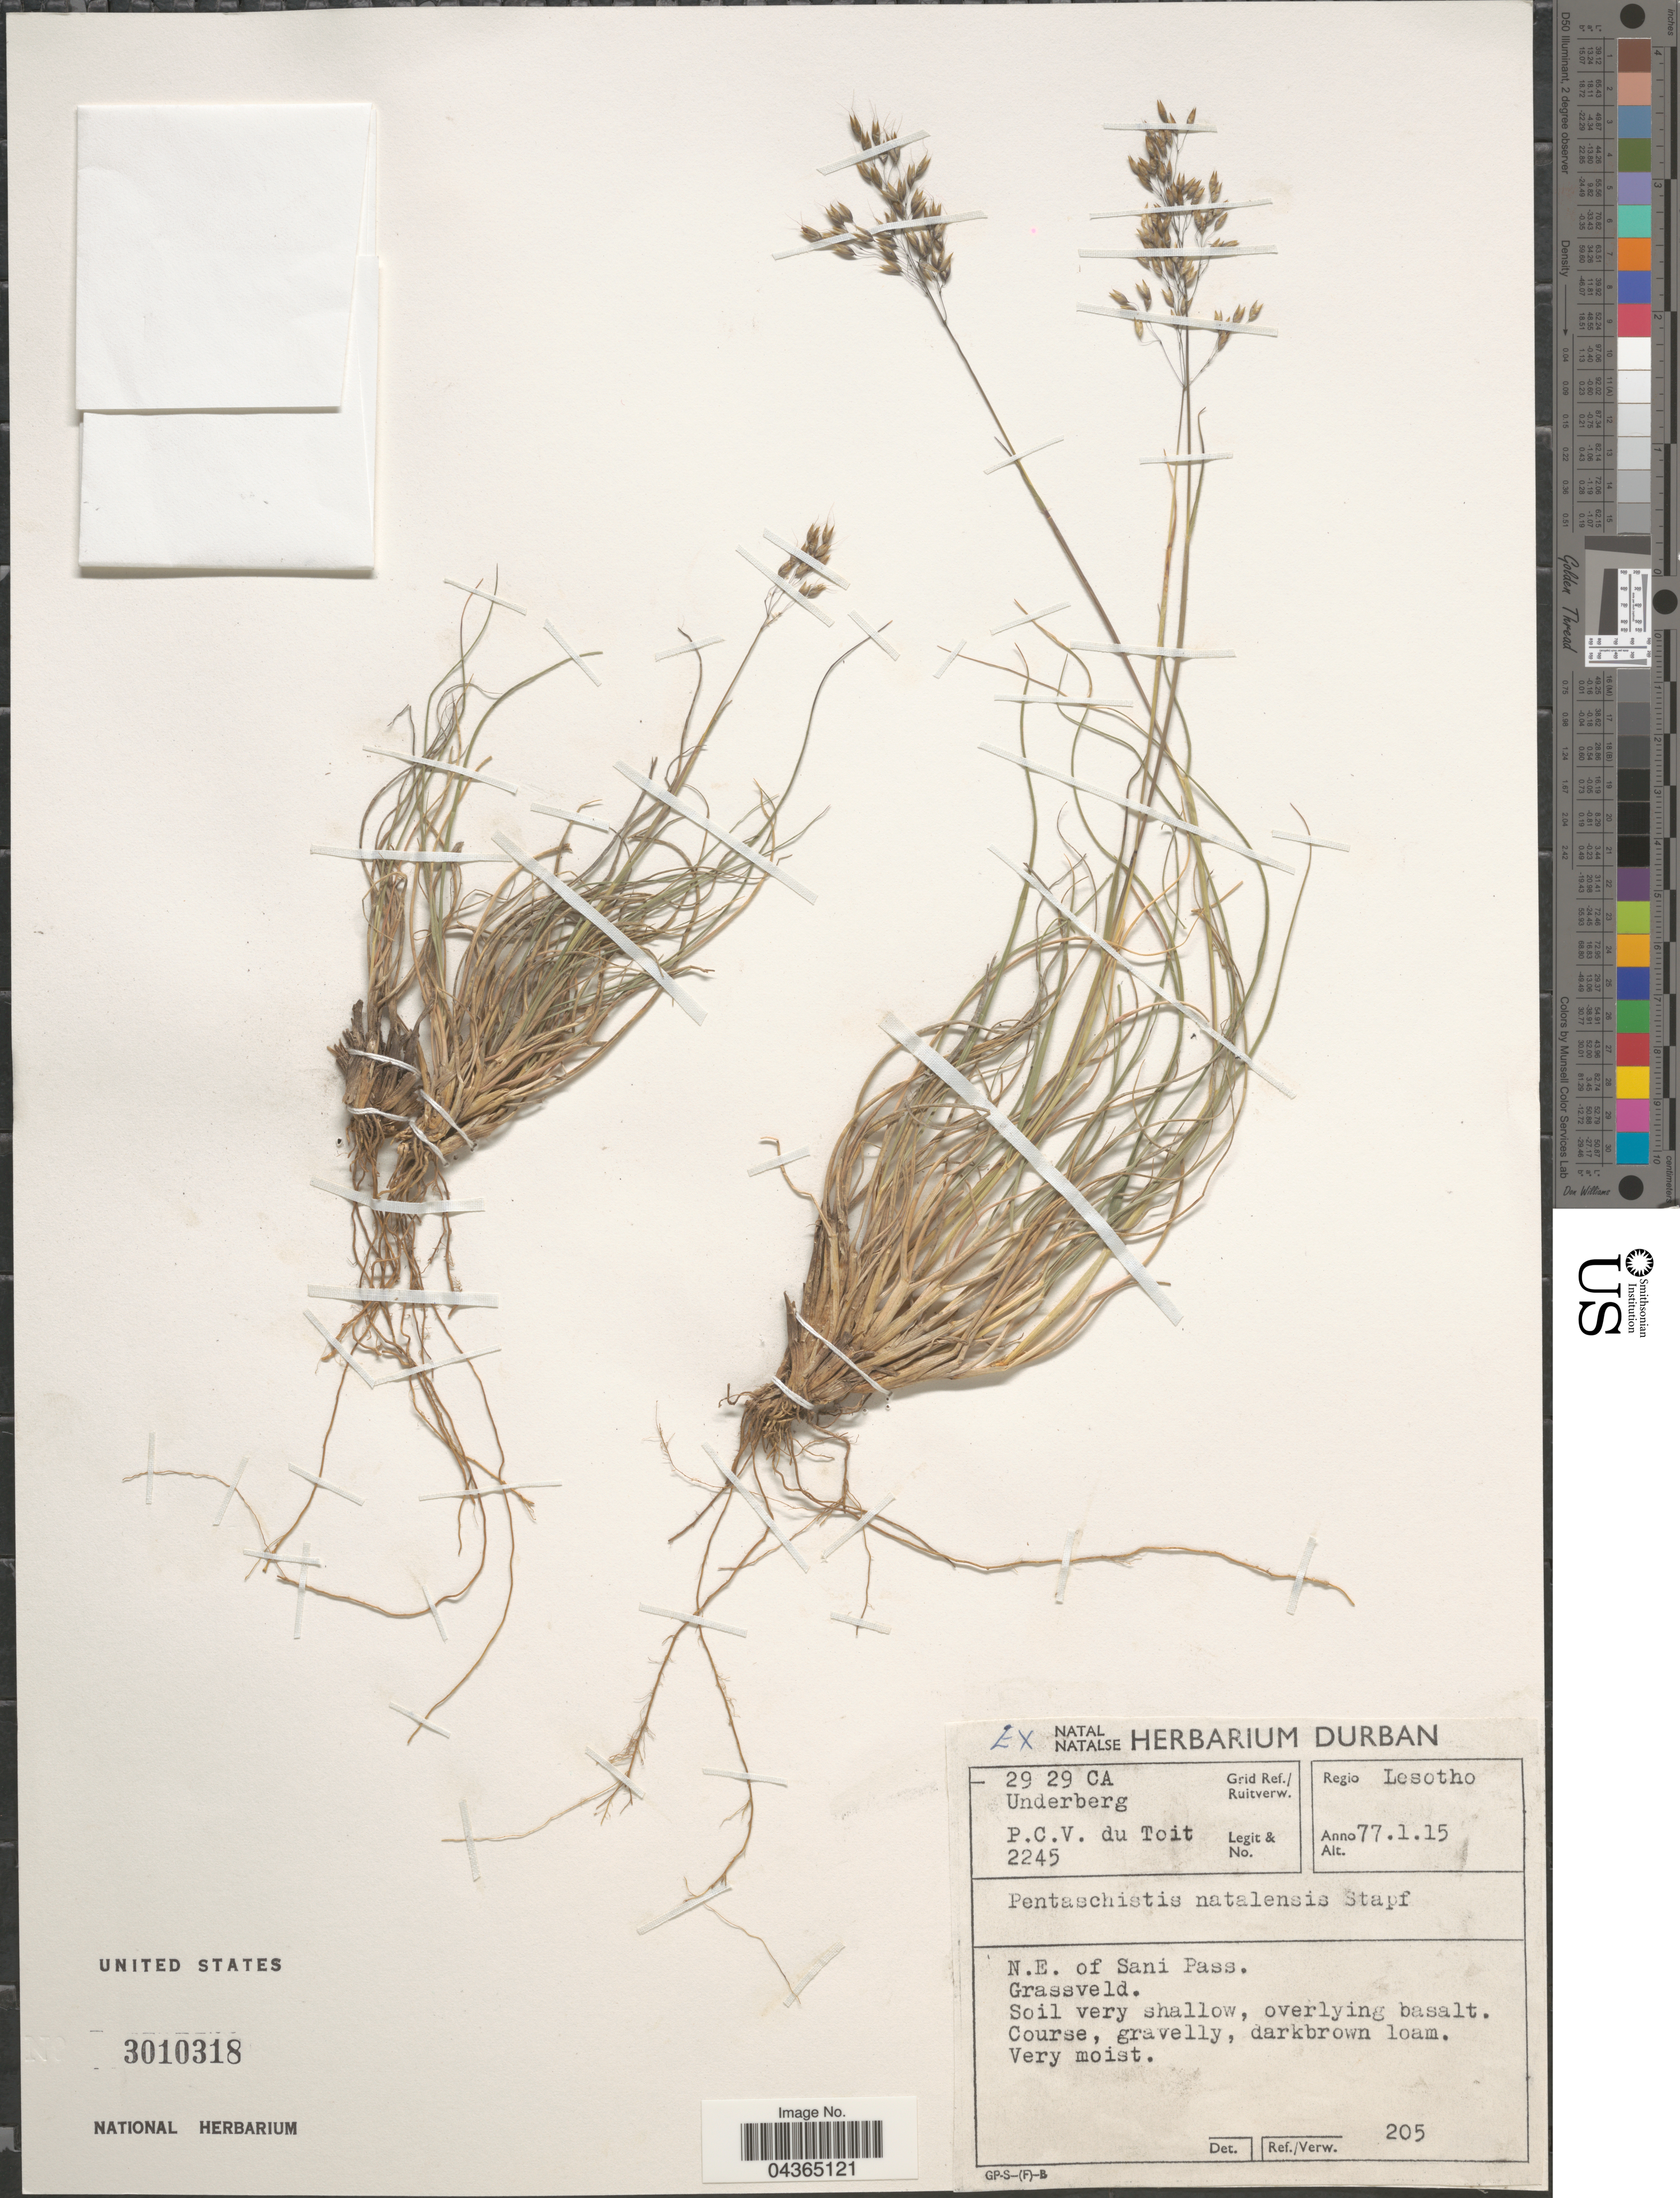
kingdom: Plantae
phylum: Tracheophyta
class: Liliopsida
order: Poales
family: Poaceae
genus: Pentameris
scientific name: Pentameris natalensis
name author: (Stapf) Galley & H.P. Linder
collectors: P. Du Toit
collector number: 2245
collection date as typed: Transcribed d/m/y: 15/1/77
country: Lesotho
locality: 29 29 CA Underberg Grid Ref./Ruitverw. Regio Lesotho. N.E. of Sani Pass. Grassveld.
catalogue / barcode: US 3010318